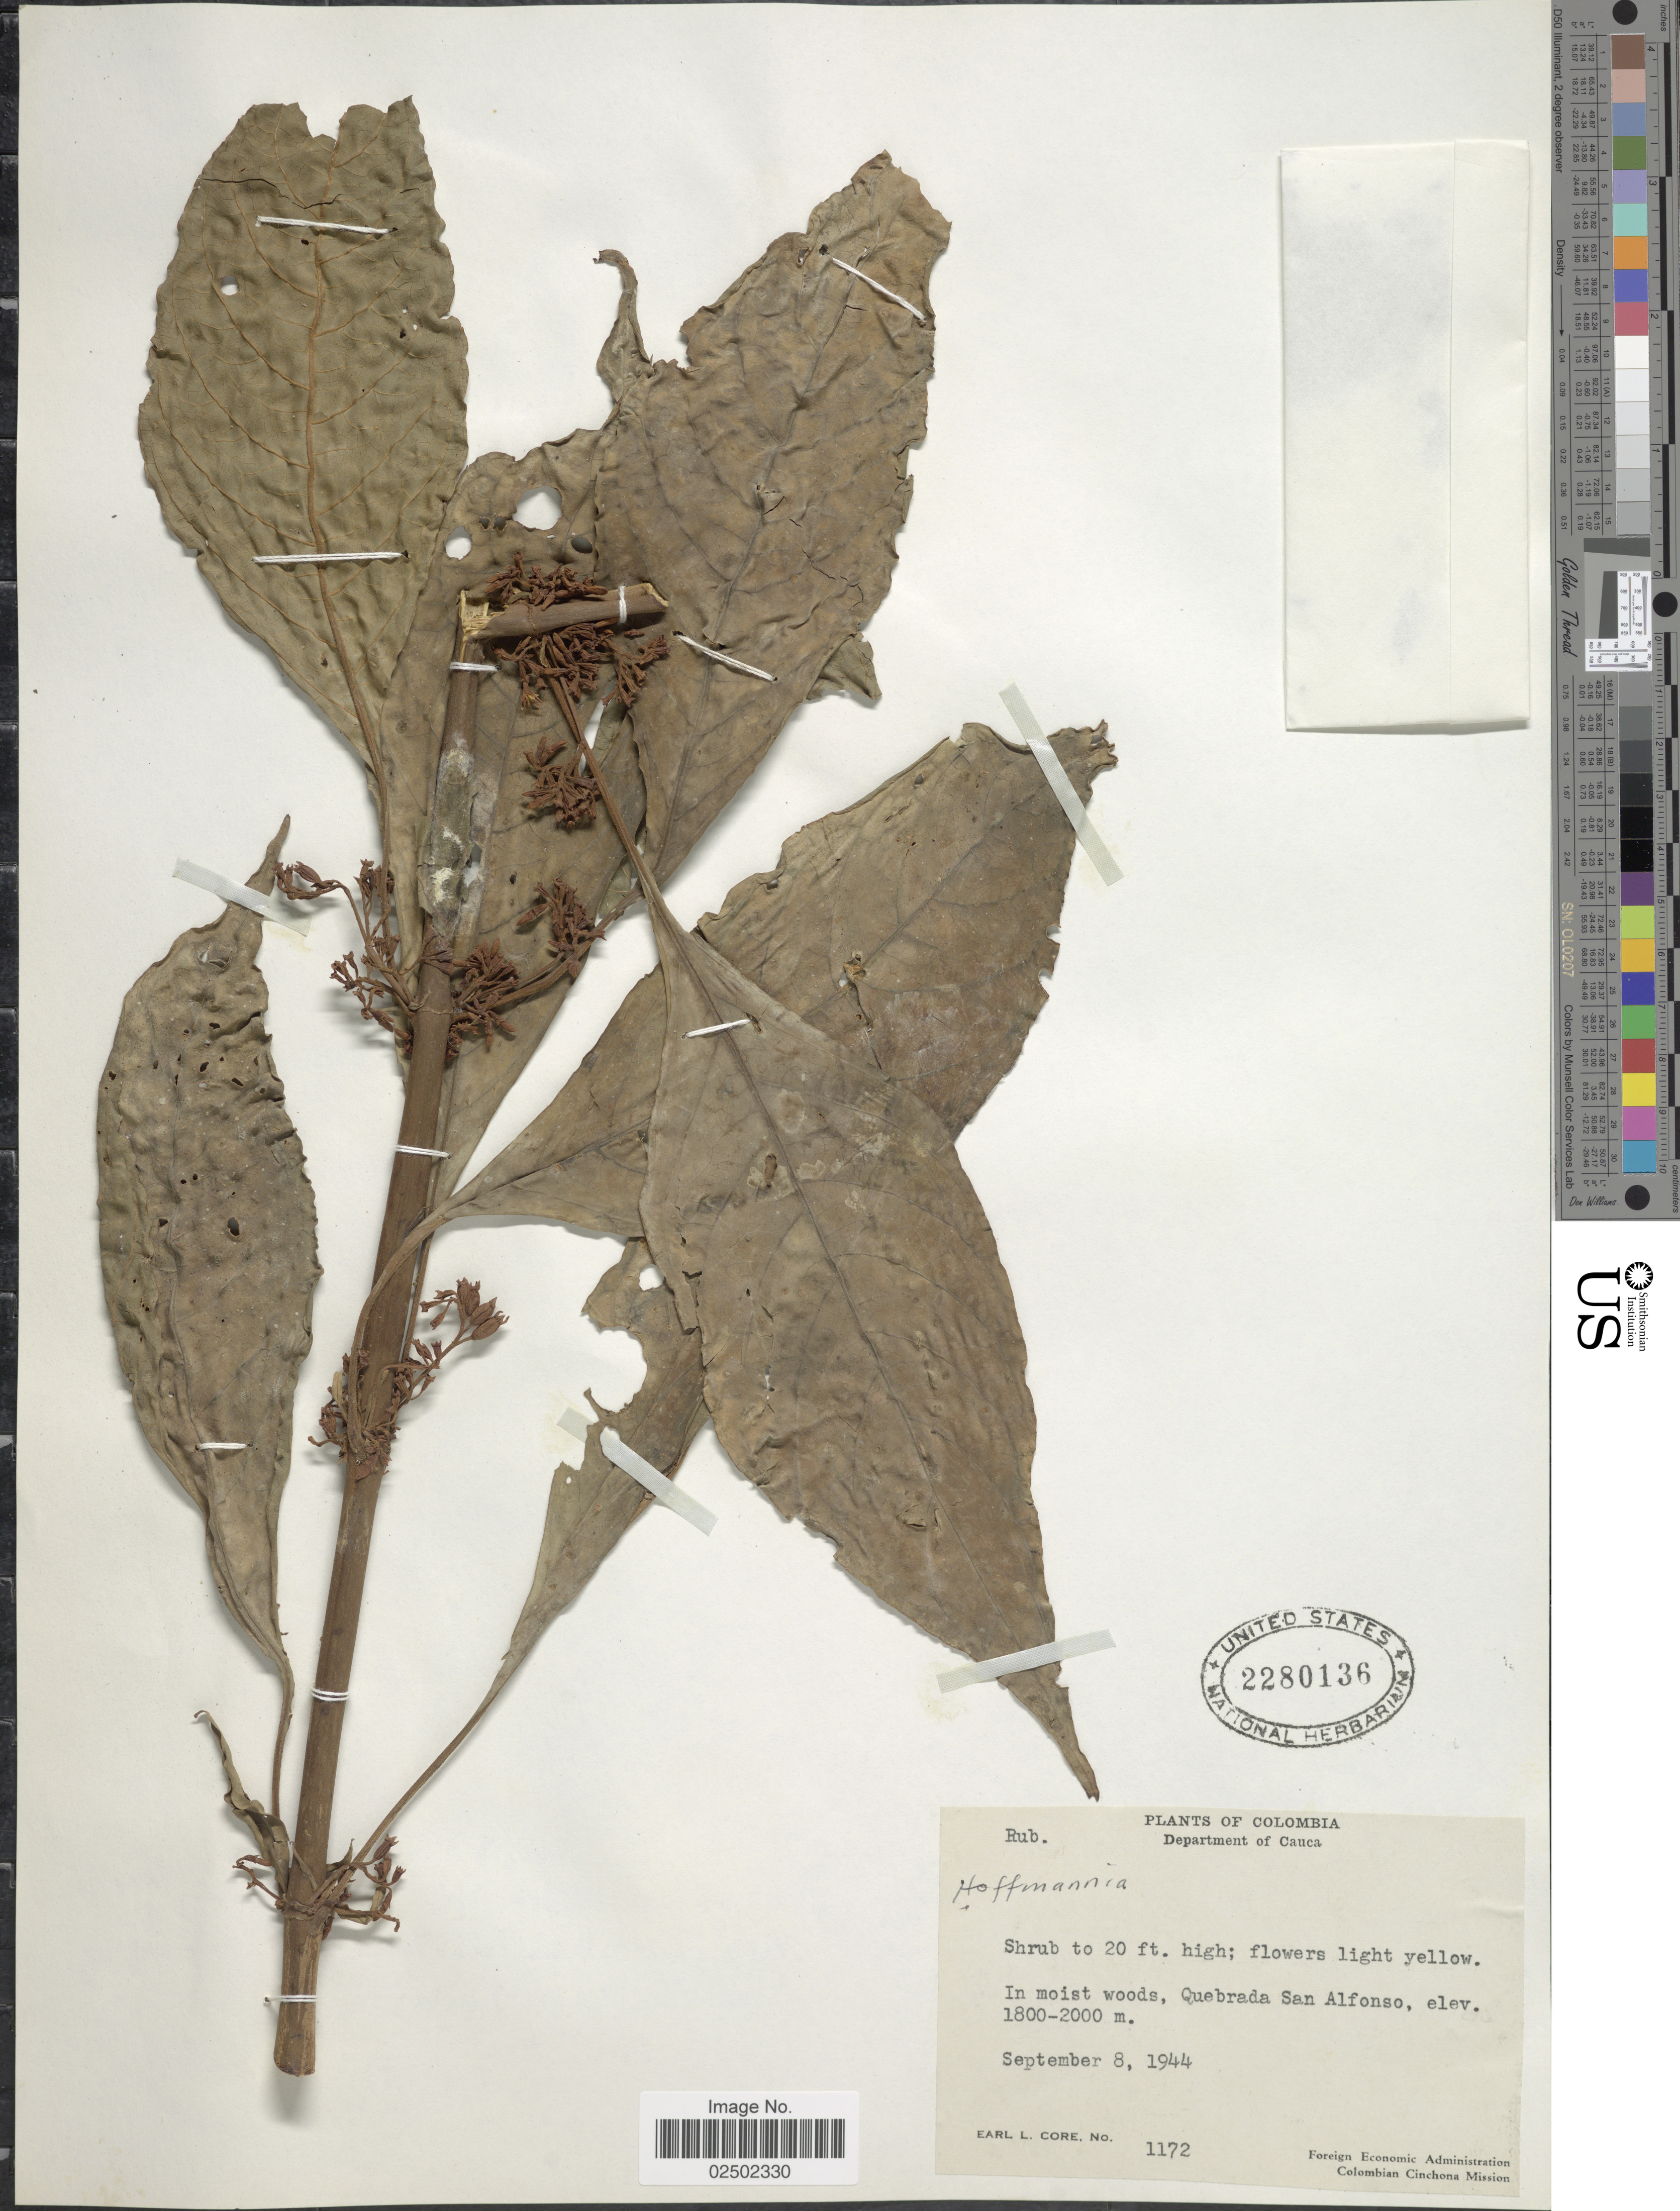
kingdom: Plantae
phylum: Tracheophyta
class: Magnoliopsida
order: Gentianales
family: Rubiaceae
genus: Hoffmannia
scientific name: Hoffmannia sp.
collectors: E. L. Core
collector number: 1172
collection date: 1944-09-08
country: Colombia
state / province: Cauca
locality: Department of Cauca, Quebrada San Alfonso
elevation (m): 1800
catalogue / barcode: US 2280136